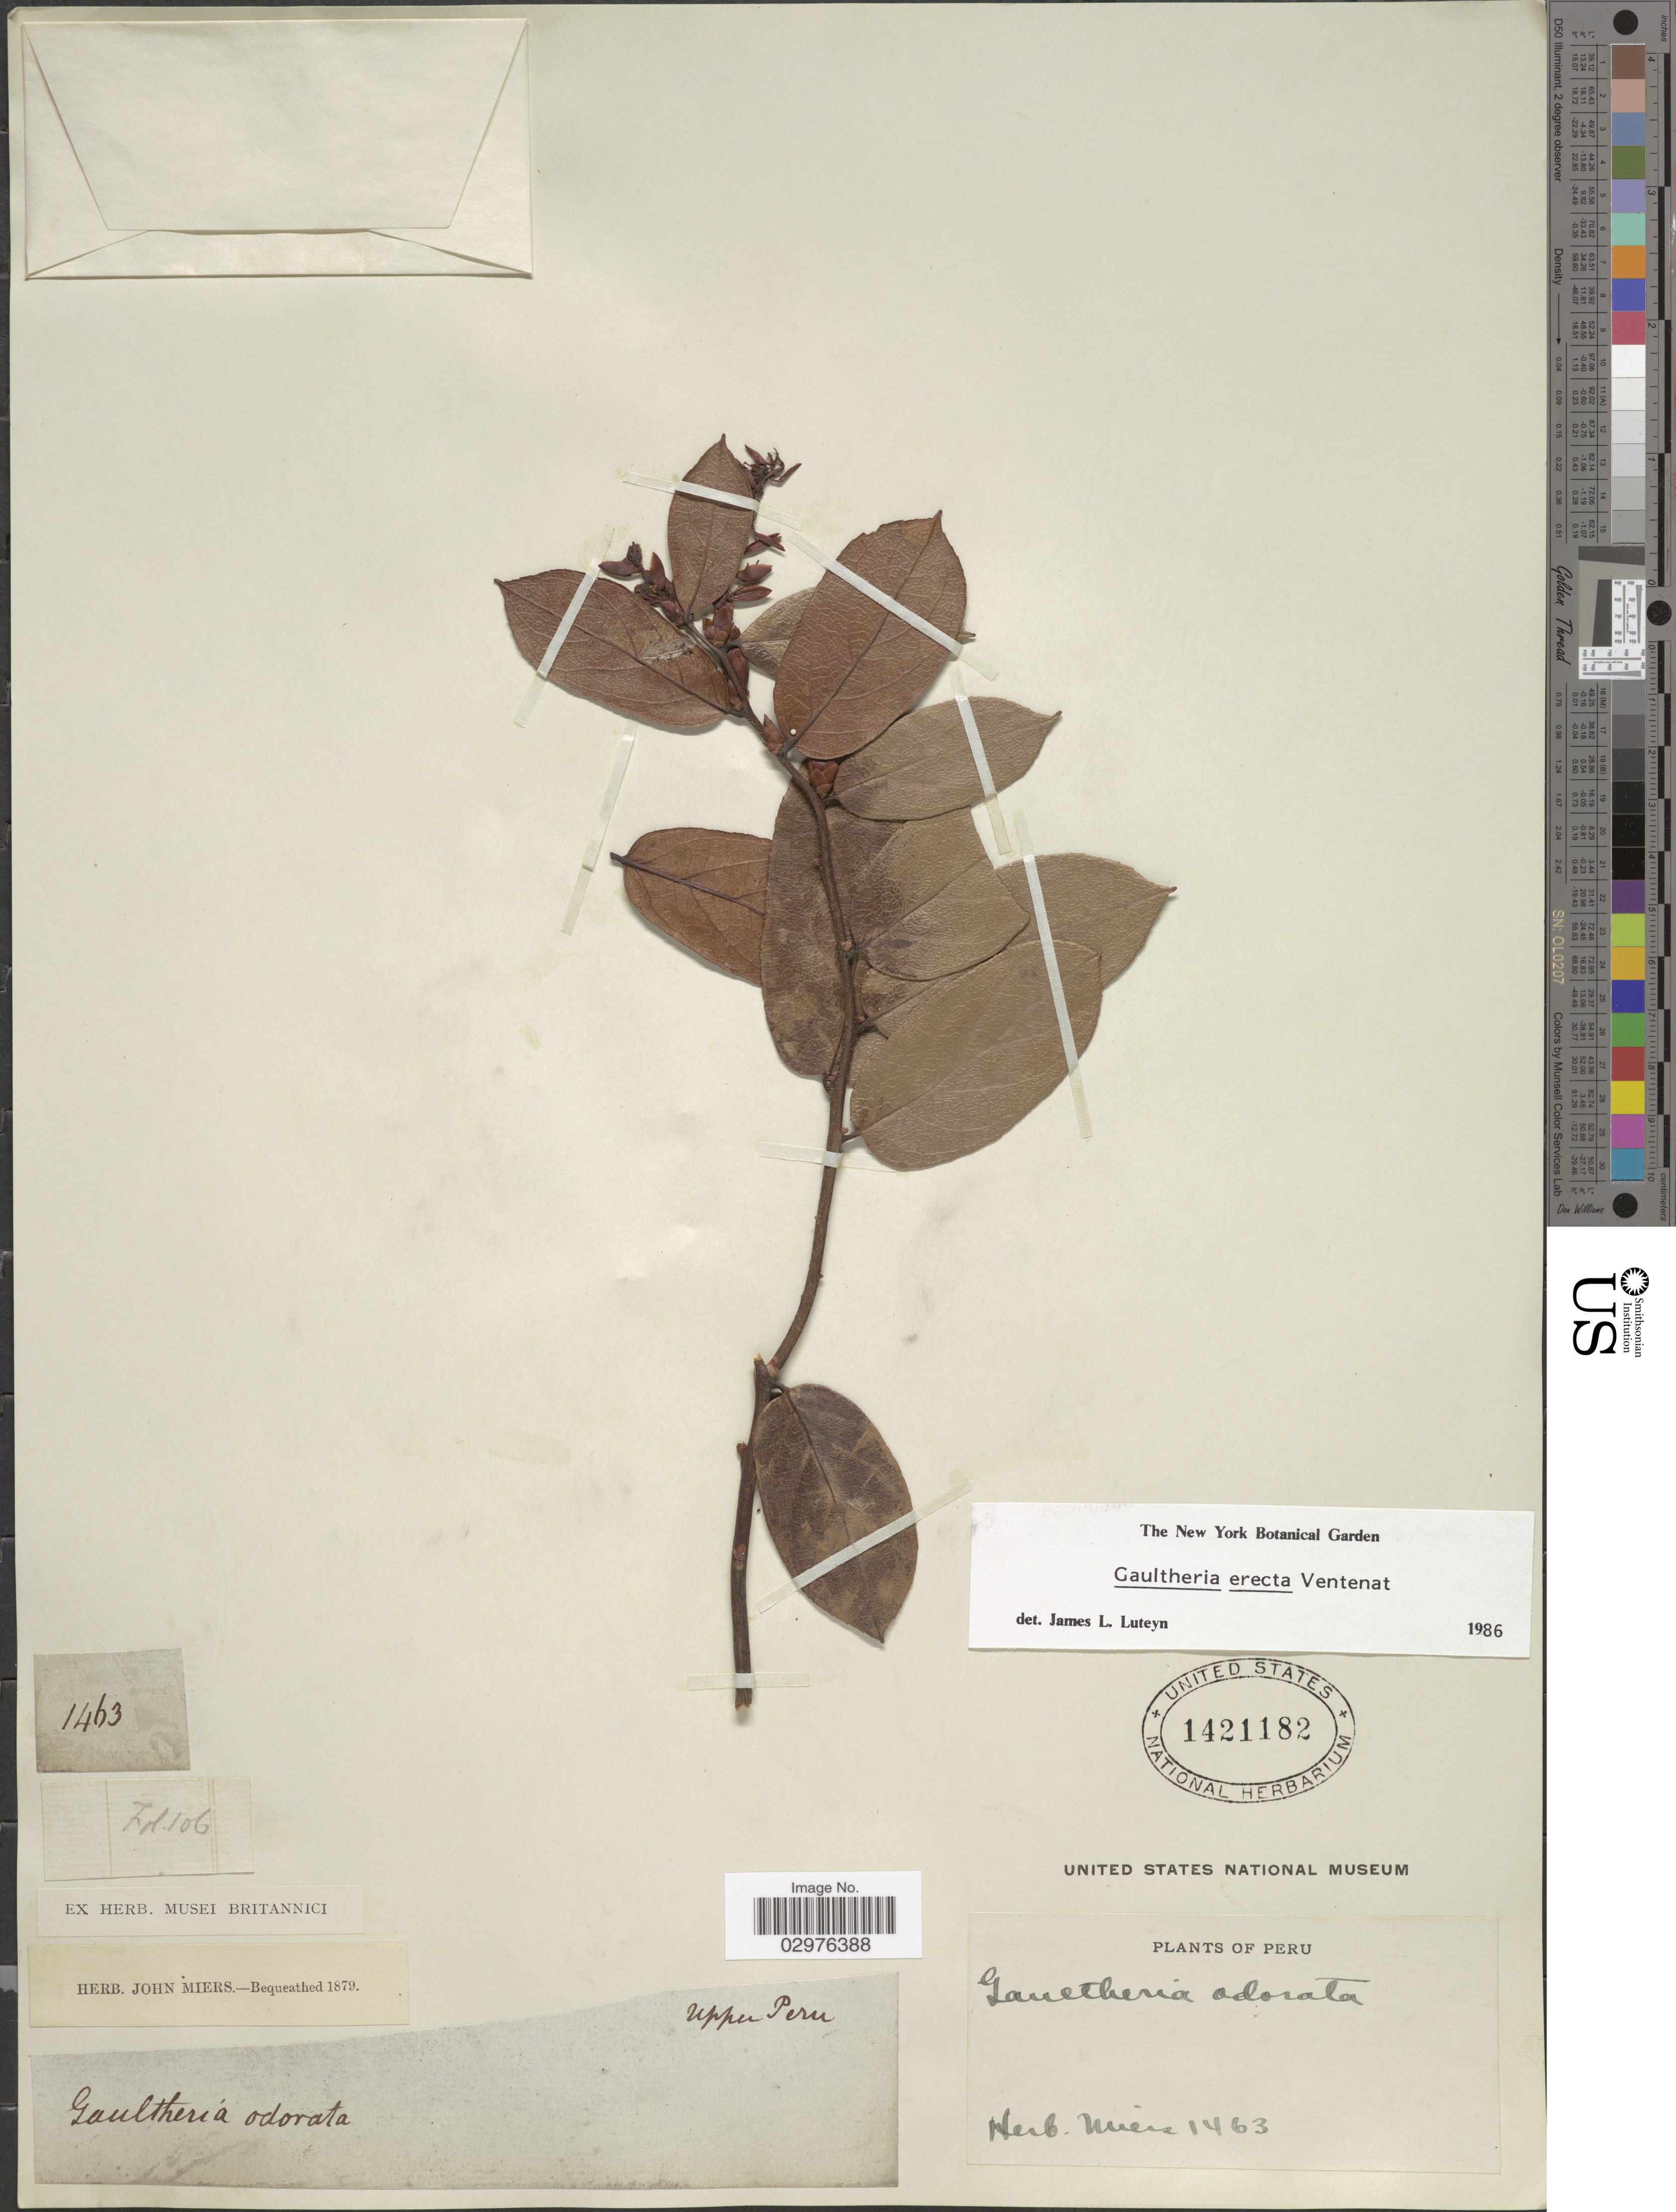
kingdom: Plantae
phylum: Tracheophyta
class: Magnoliopsida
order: Ericales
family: Ericaceae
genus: Gaultheria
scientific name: Gaultheria erecta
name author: Vent.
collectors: ex herb. John Miers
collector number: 1463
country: Peru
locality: Upper Peru.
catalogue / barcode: US 1421182